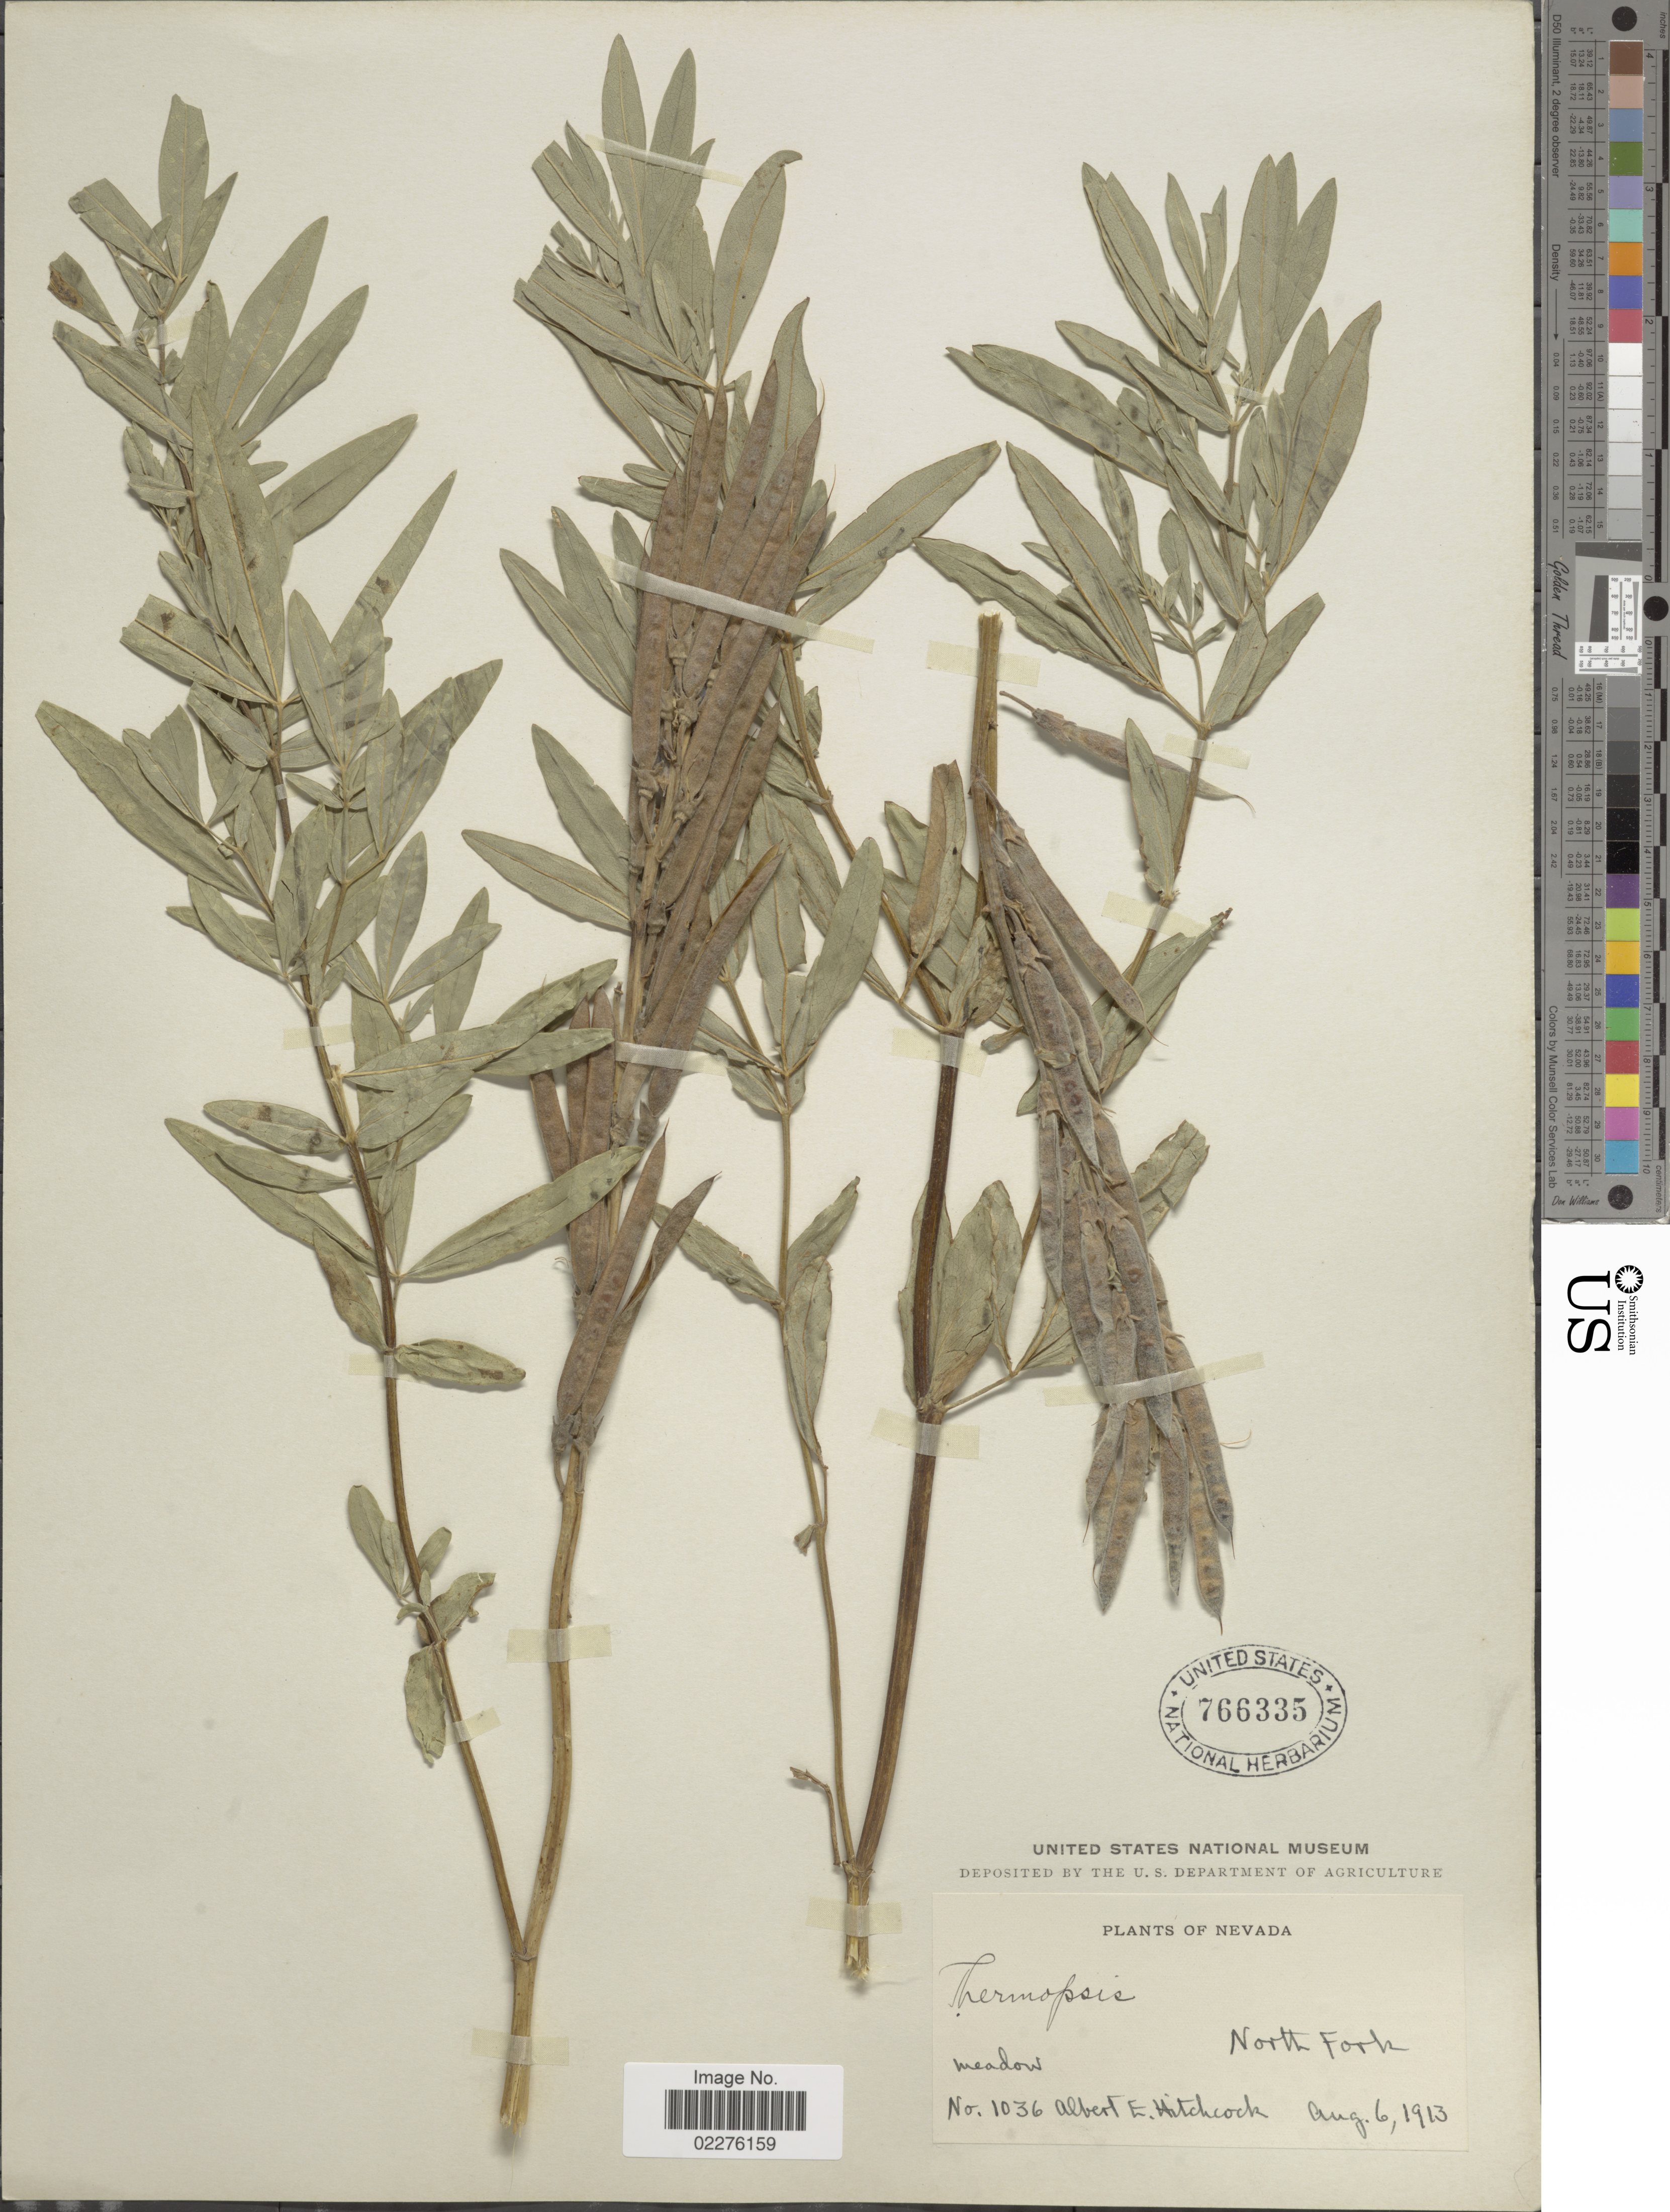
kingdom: Plantae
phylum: Tracheophyta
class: Magnoliopsida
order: Fabales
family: Fabaceae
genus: Thermopsis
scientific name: Thermopsis montana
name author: Nutt.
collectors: A. Hitchcock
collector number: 1036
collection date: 1913-08-06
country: United States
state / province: Nevada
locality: Meadow, North Fork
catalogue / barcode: US 766335